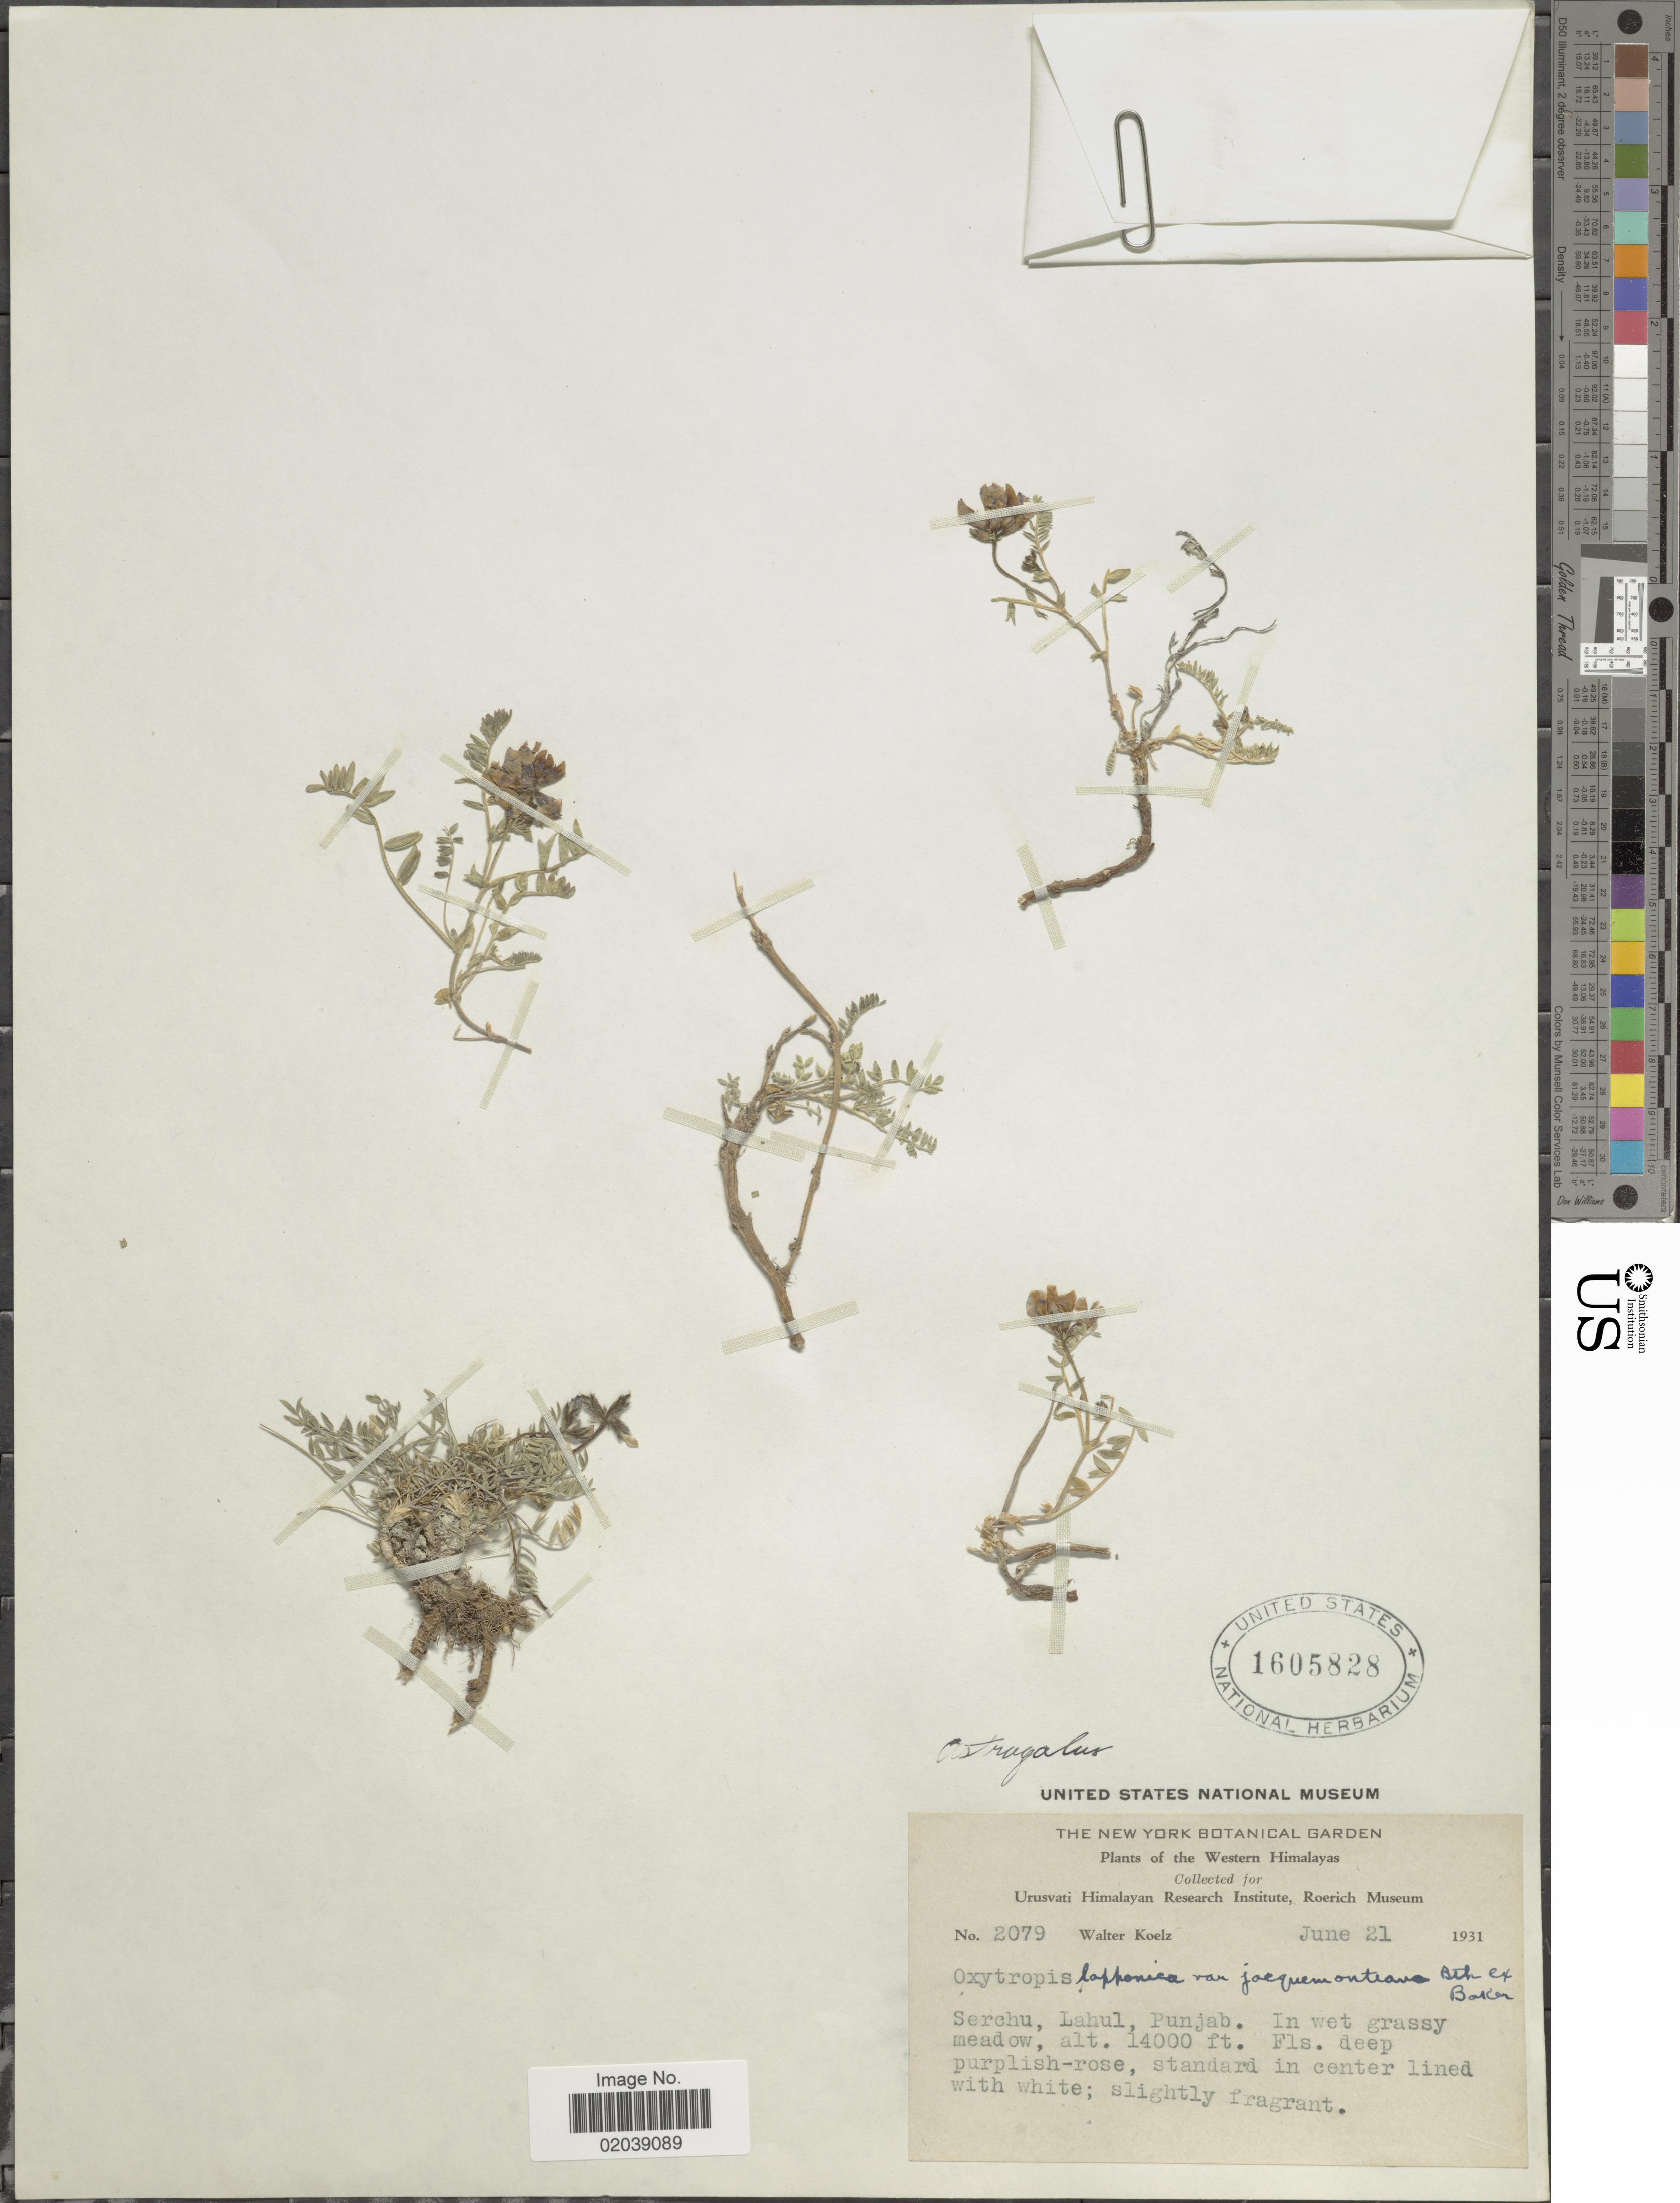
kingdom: Plantae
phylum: Tracheophyta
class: Magnoliopsida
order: Fabales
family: Fabaceae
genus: Astragalus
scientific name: Astragalus sp.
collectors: W. N. Koelz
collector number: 2079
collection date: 1931-06-21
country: India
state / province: Punjab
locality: The Western Himalayas, Serchu, Lahul, Punjab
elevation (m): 4267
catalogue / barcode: US 1605828